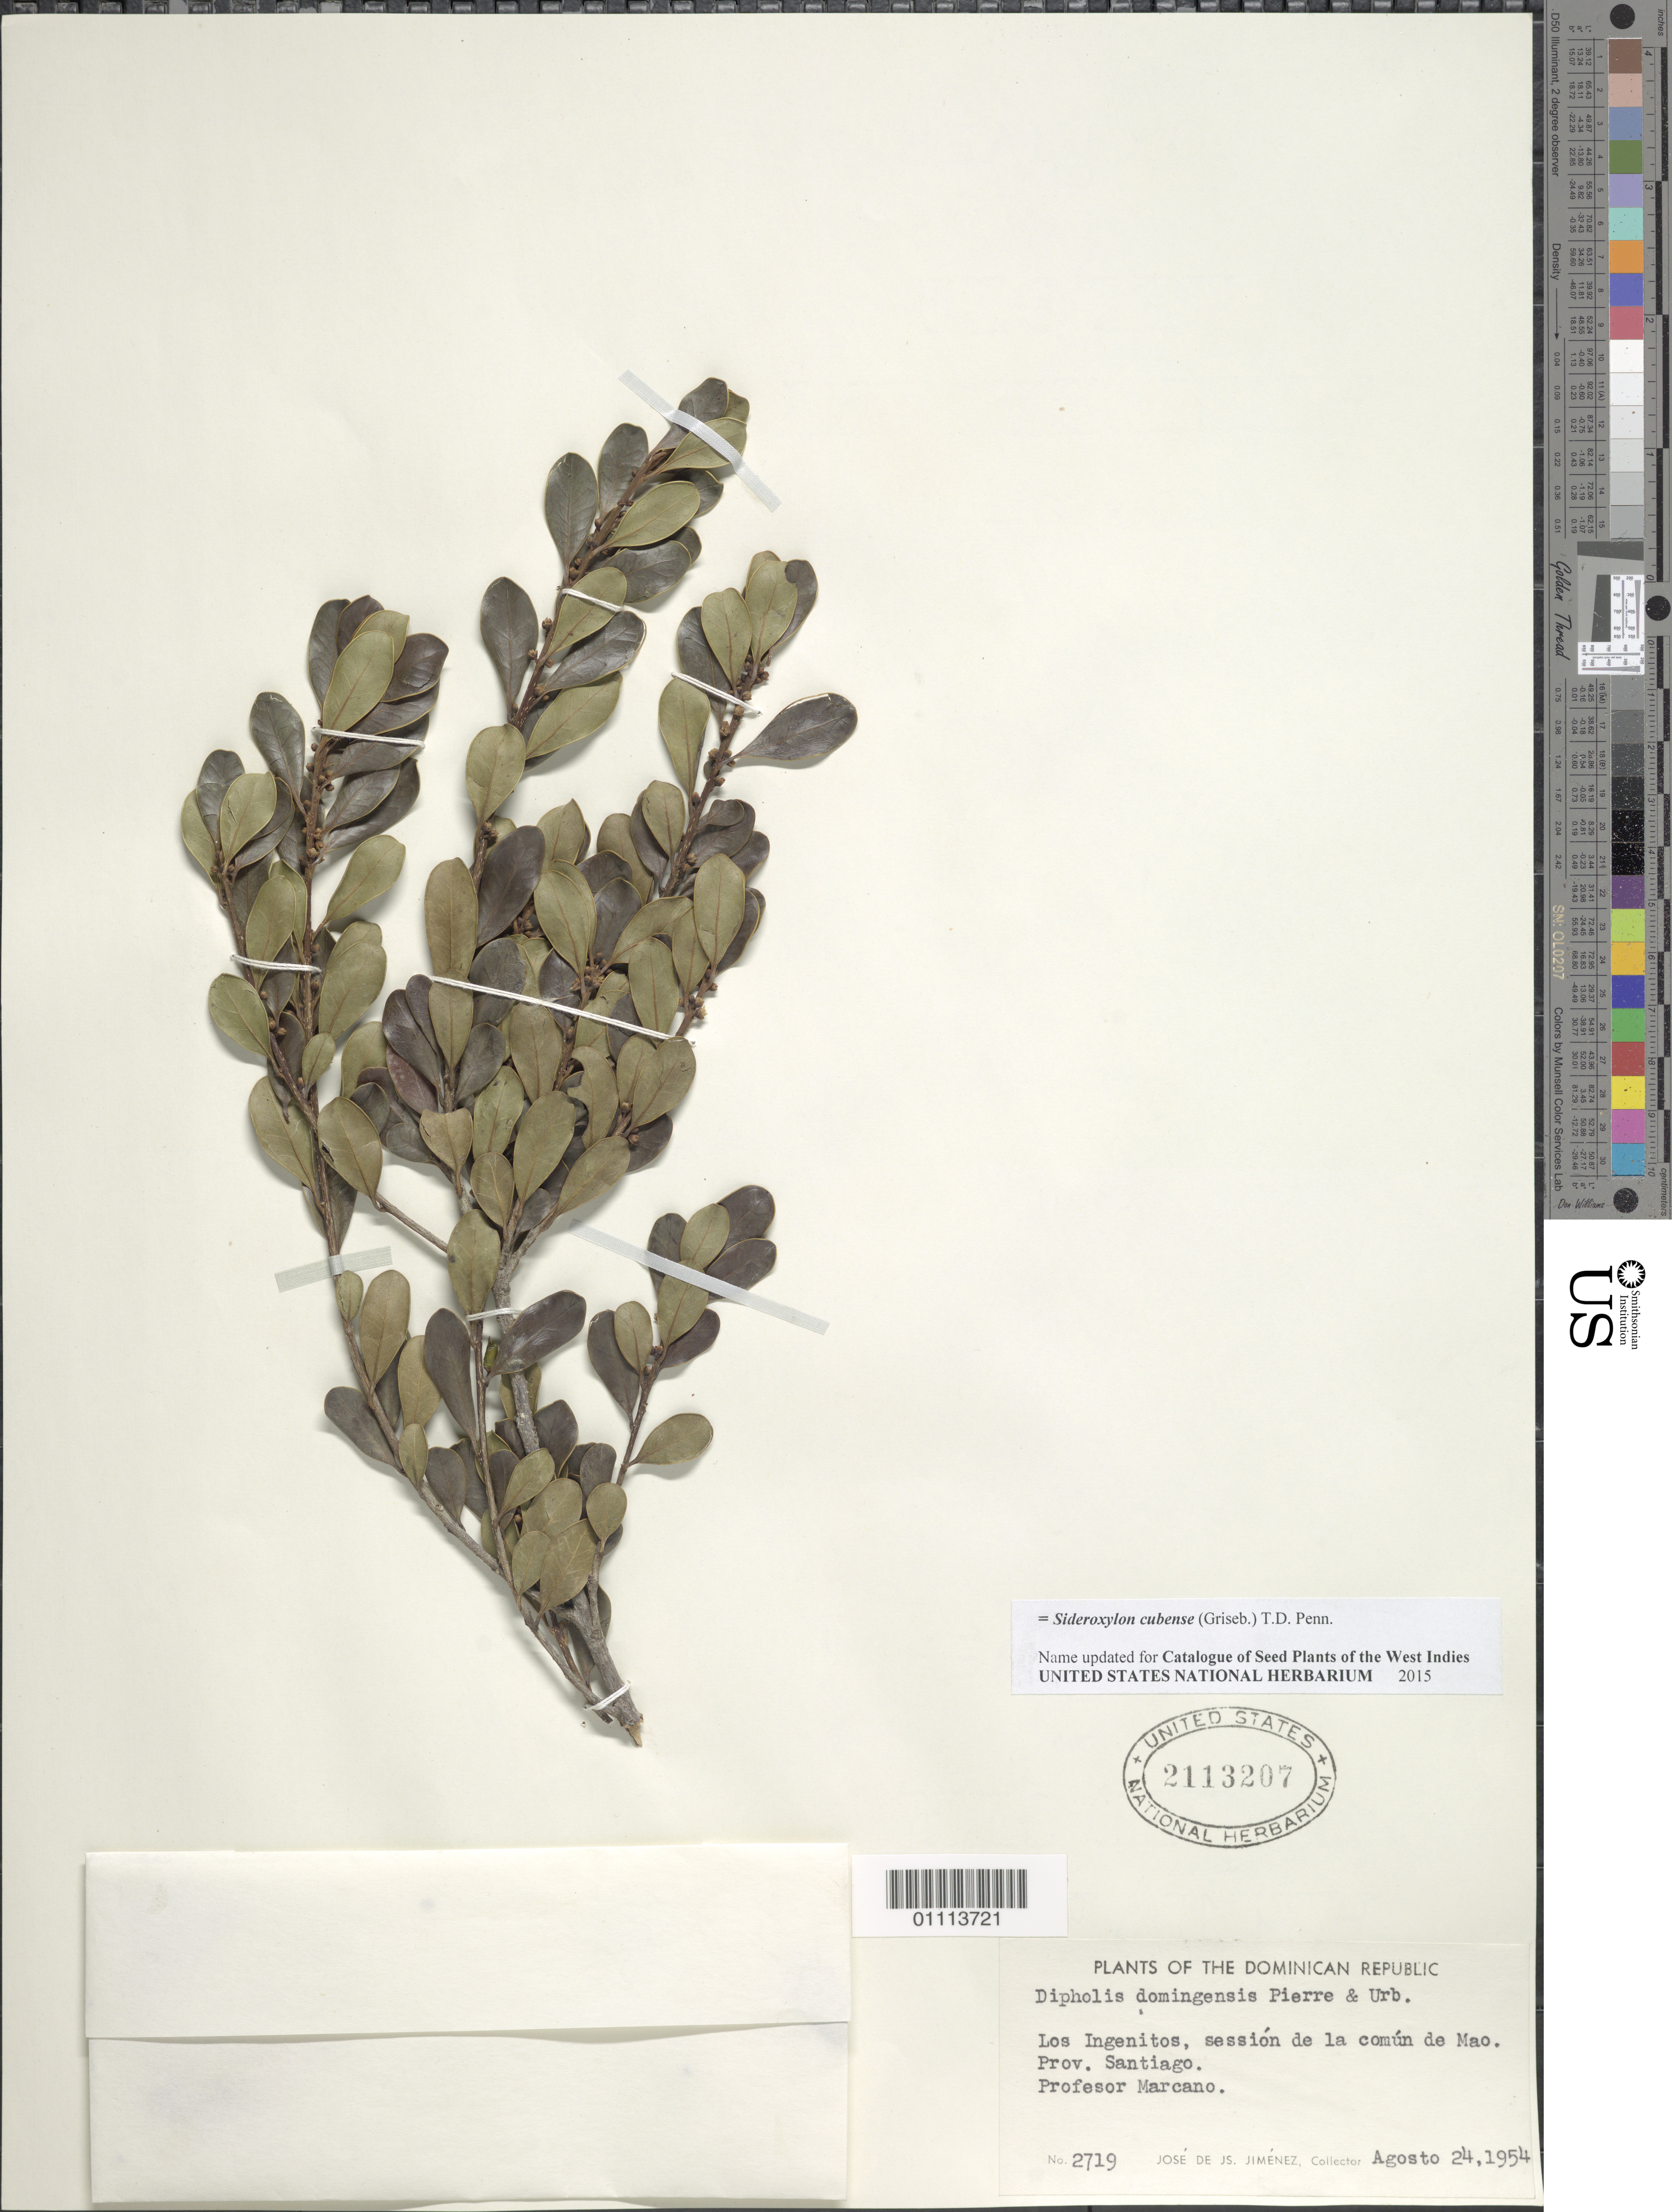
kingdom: Plantae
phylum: Tracheophyta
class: Magnoliopsida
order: Ericales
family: Sapotaceae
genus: Dipholis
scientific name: Dipholis cubensis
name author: (Griseb.) Pierre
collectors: J. J. Jiménez Almonte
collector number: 2719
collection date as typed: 24 Aug 1954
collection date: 1954-08-24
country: Dominican Republic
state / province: Santiago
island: Hispaniola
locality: Los Ingenitos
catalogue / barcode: US 2113207